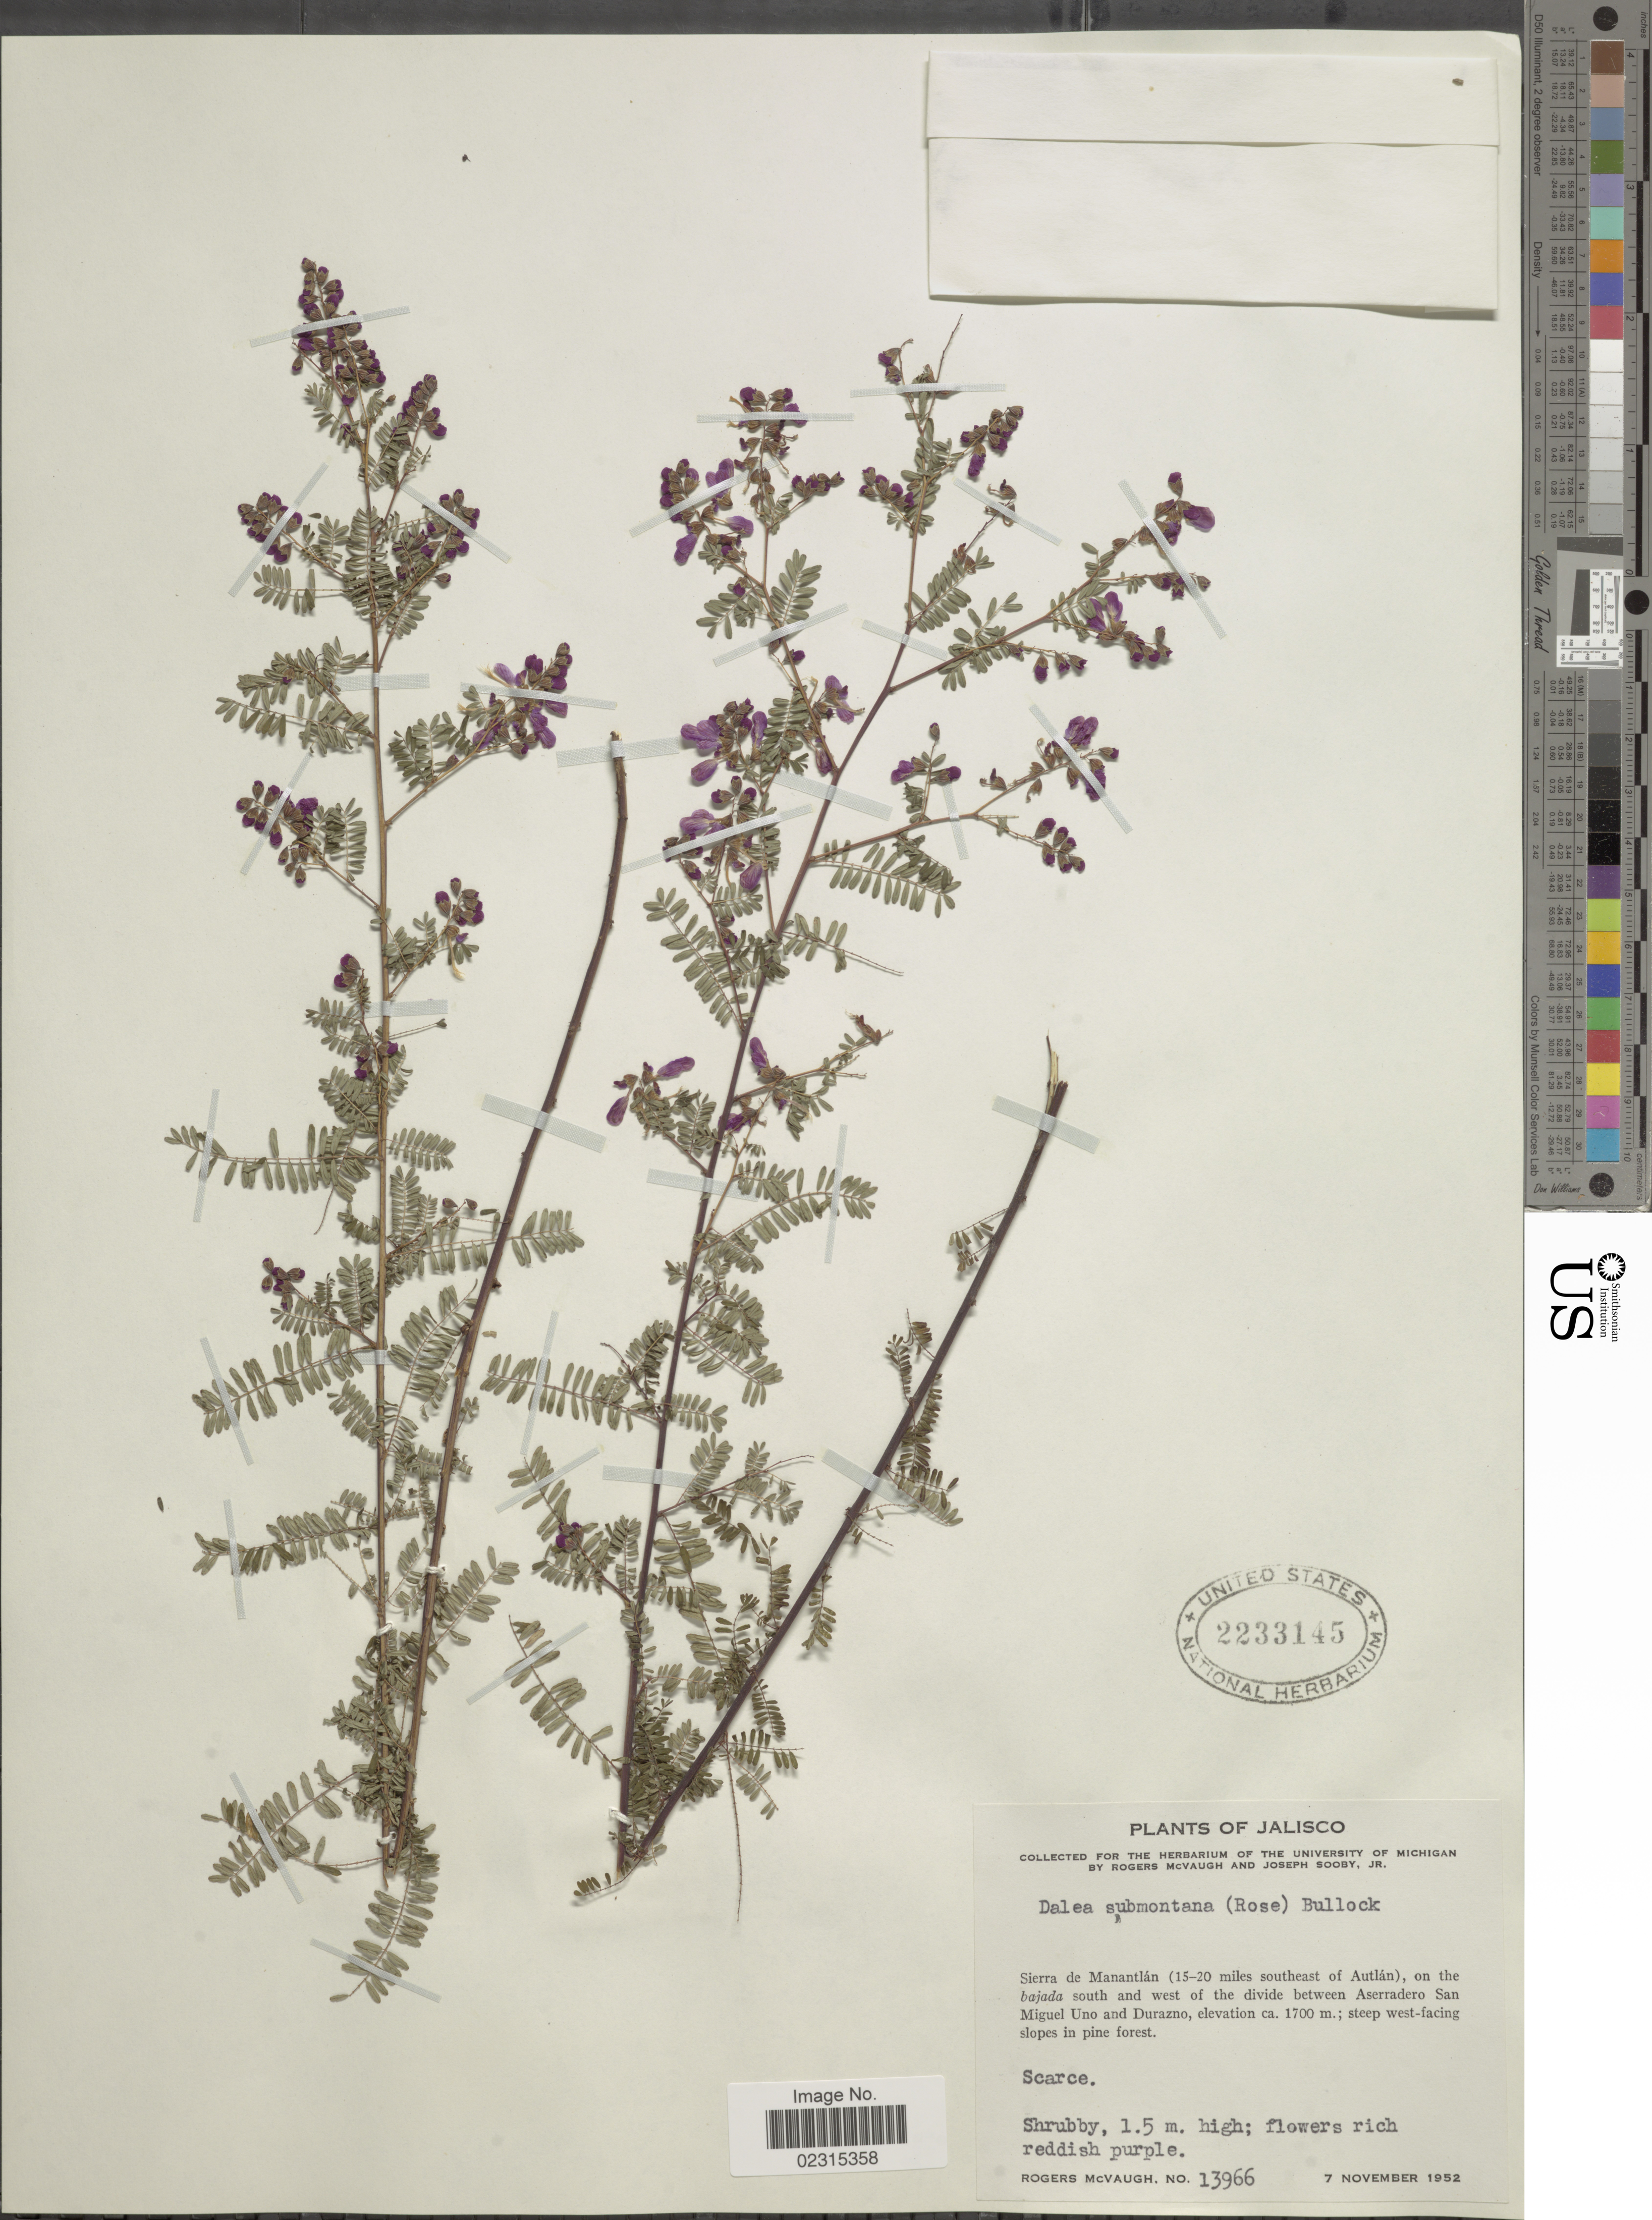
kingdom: Plantae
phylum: Tracheophyta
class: Magnoliopsida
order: Fabales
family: Fabaceae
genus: Marina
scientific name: Marina nutans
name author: (Cav.) Barneby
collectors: R. McVaugh & J. Sooby Jr.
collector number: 13966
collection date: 1952-11-07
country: Mexico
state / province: Jalisco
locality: Sierra de Manantlan (15-20 miles southeast of Autlan) on the bajada south and west of the divide between Aserradero San Miguel Uno and Durazno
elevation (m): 1700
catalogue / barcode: US 2233145